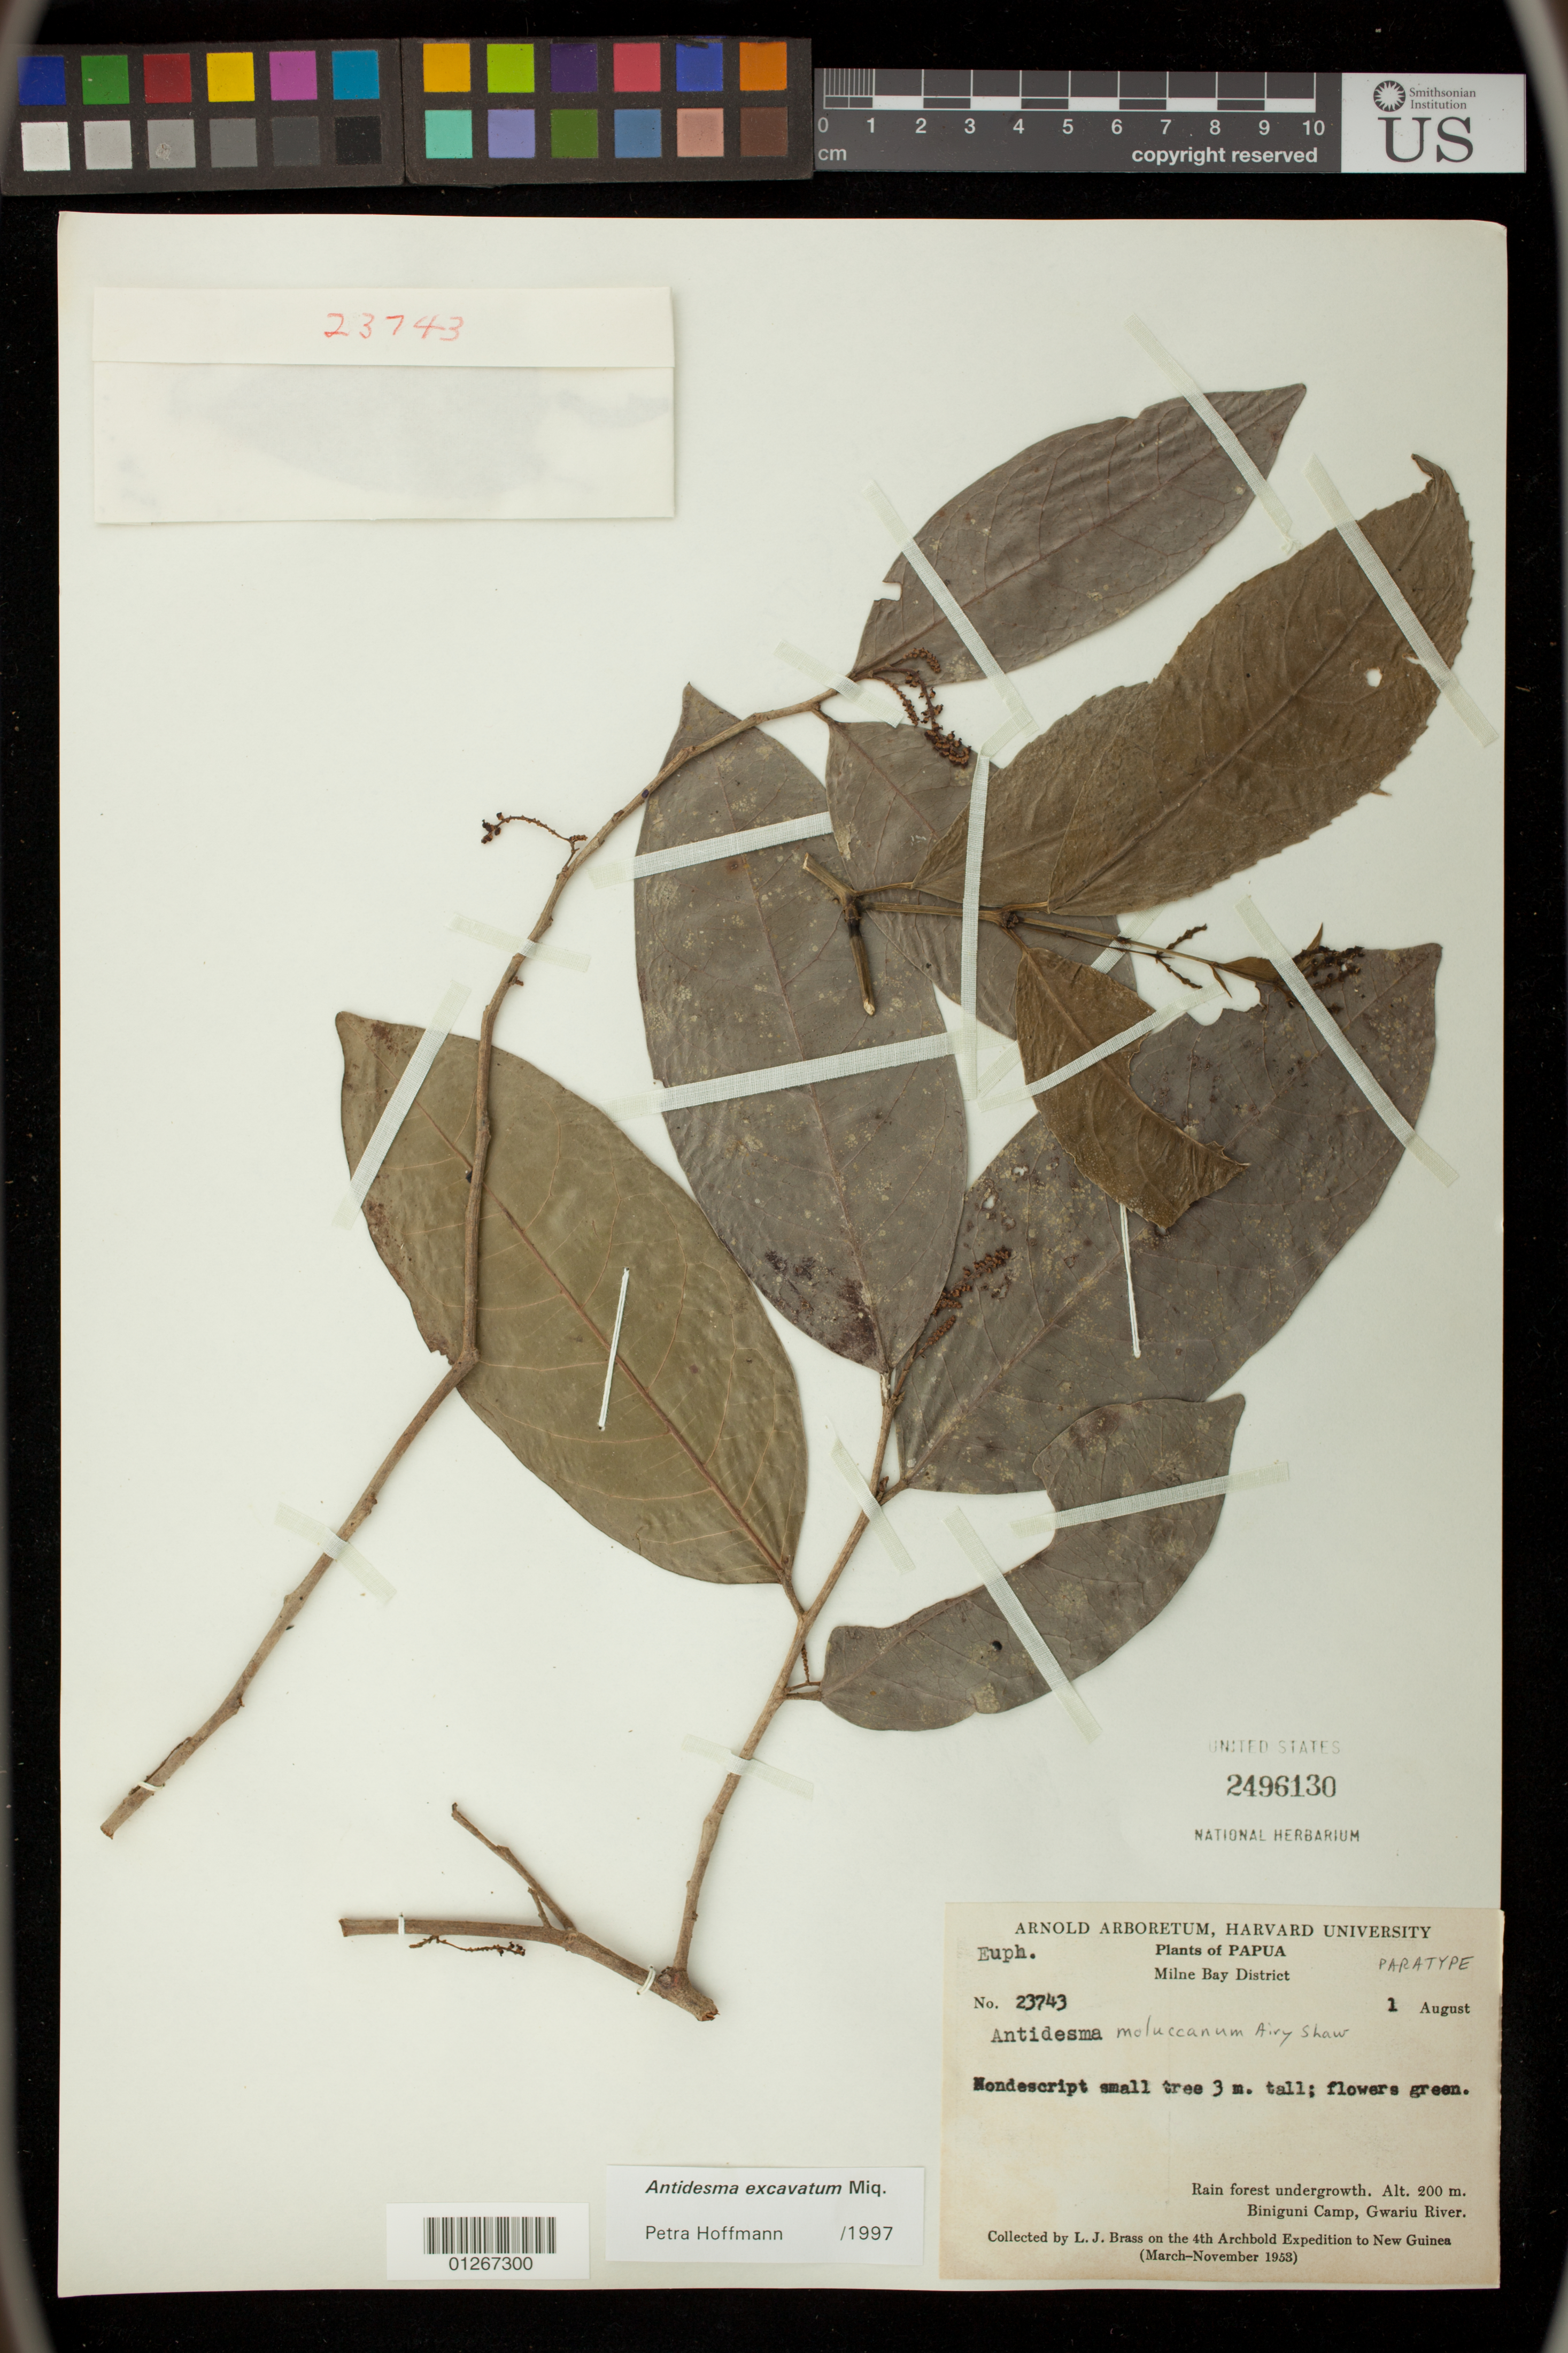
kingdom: Plantae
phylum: Tracheophyta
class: Magnoliopsida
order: Malpighiales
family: Phyllanthaceae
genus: Antidesma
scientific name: Antidesma excavatum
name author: Miq.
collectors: L. J. Brass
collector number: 23743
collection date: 1953-08-01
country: Papua New Guinea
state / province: Milne Bay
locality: Biniguni Camp, Gwariu River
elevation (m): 200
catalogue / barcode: US 2496130